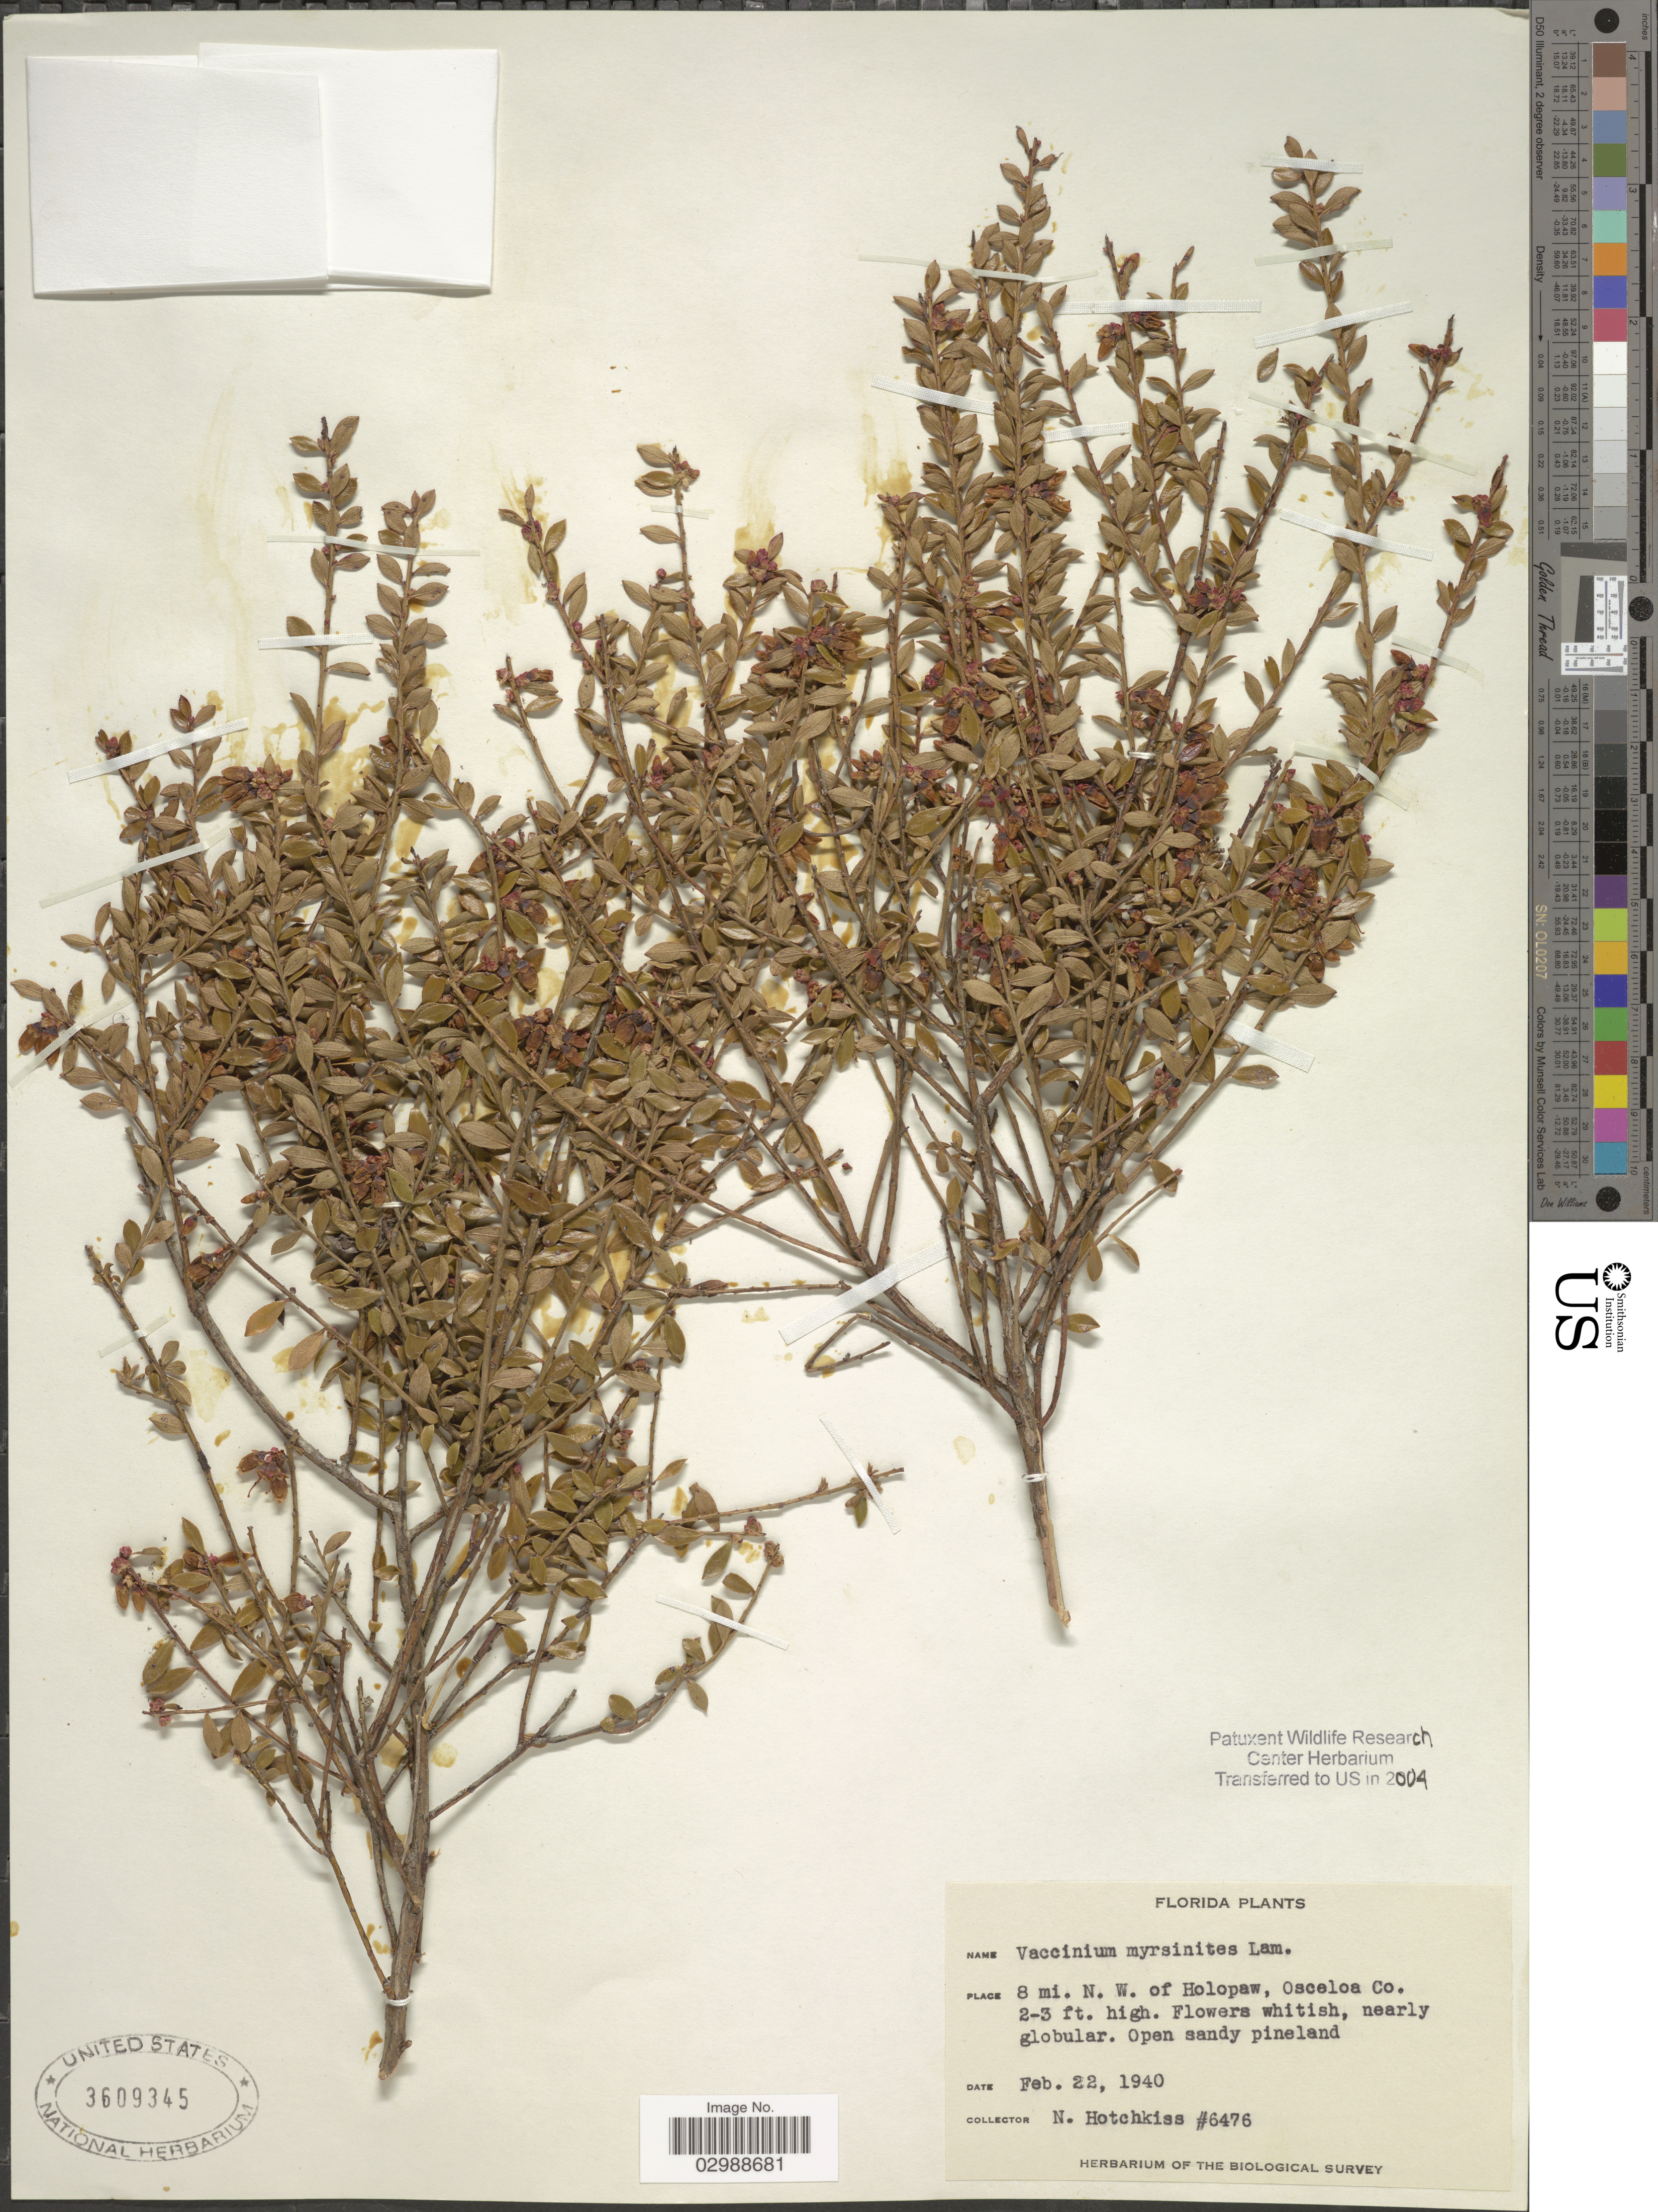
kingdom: Plantae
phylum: Tracheophyta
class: Magnoliopsida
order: Ericales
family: Ericaceae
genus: Vaccinium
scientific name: Vaccinium myrsinites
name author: Lam.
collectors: N. Hotchkiss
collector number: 6476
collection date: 1940-02-22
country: United States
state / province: Florida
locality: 8 mi. N. W. of Holopaw, Osceloa Co.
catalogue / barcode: US 3609345